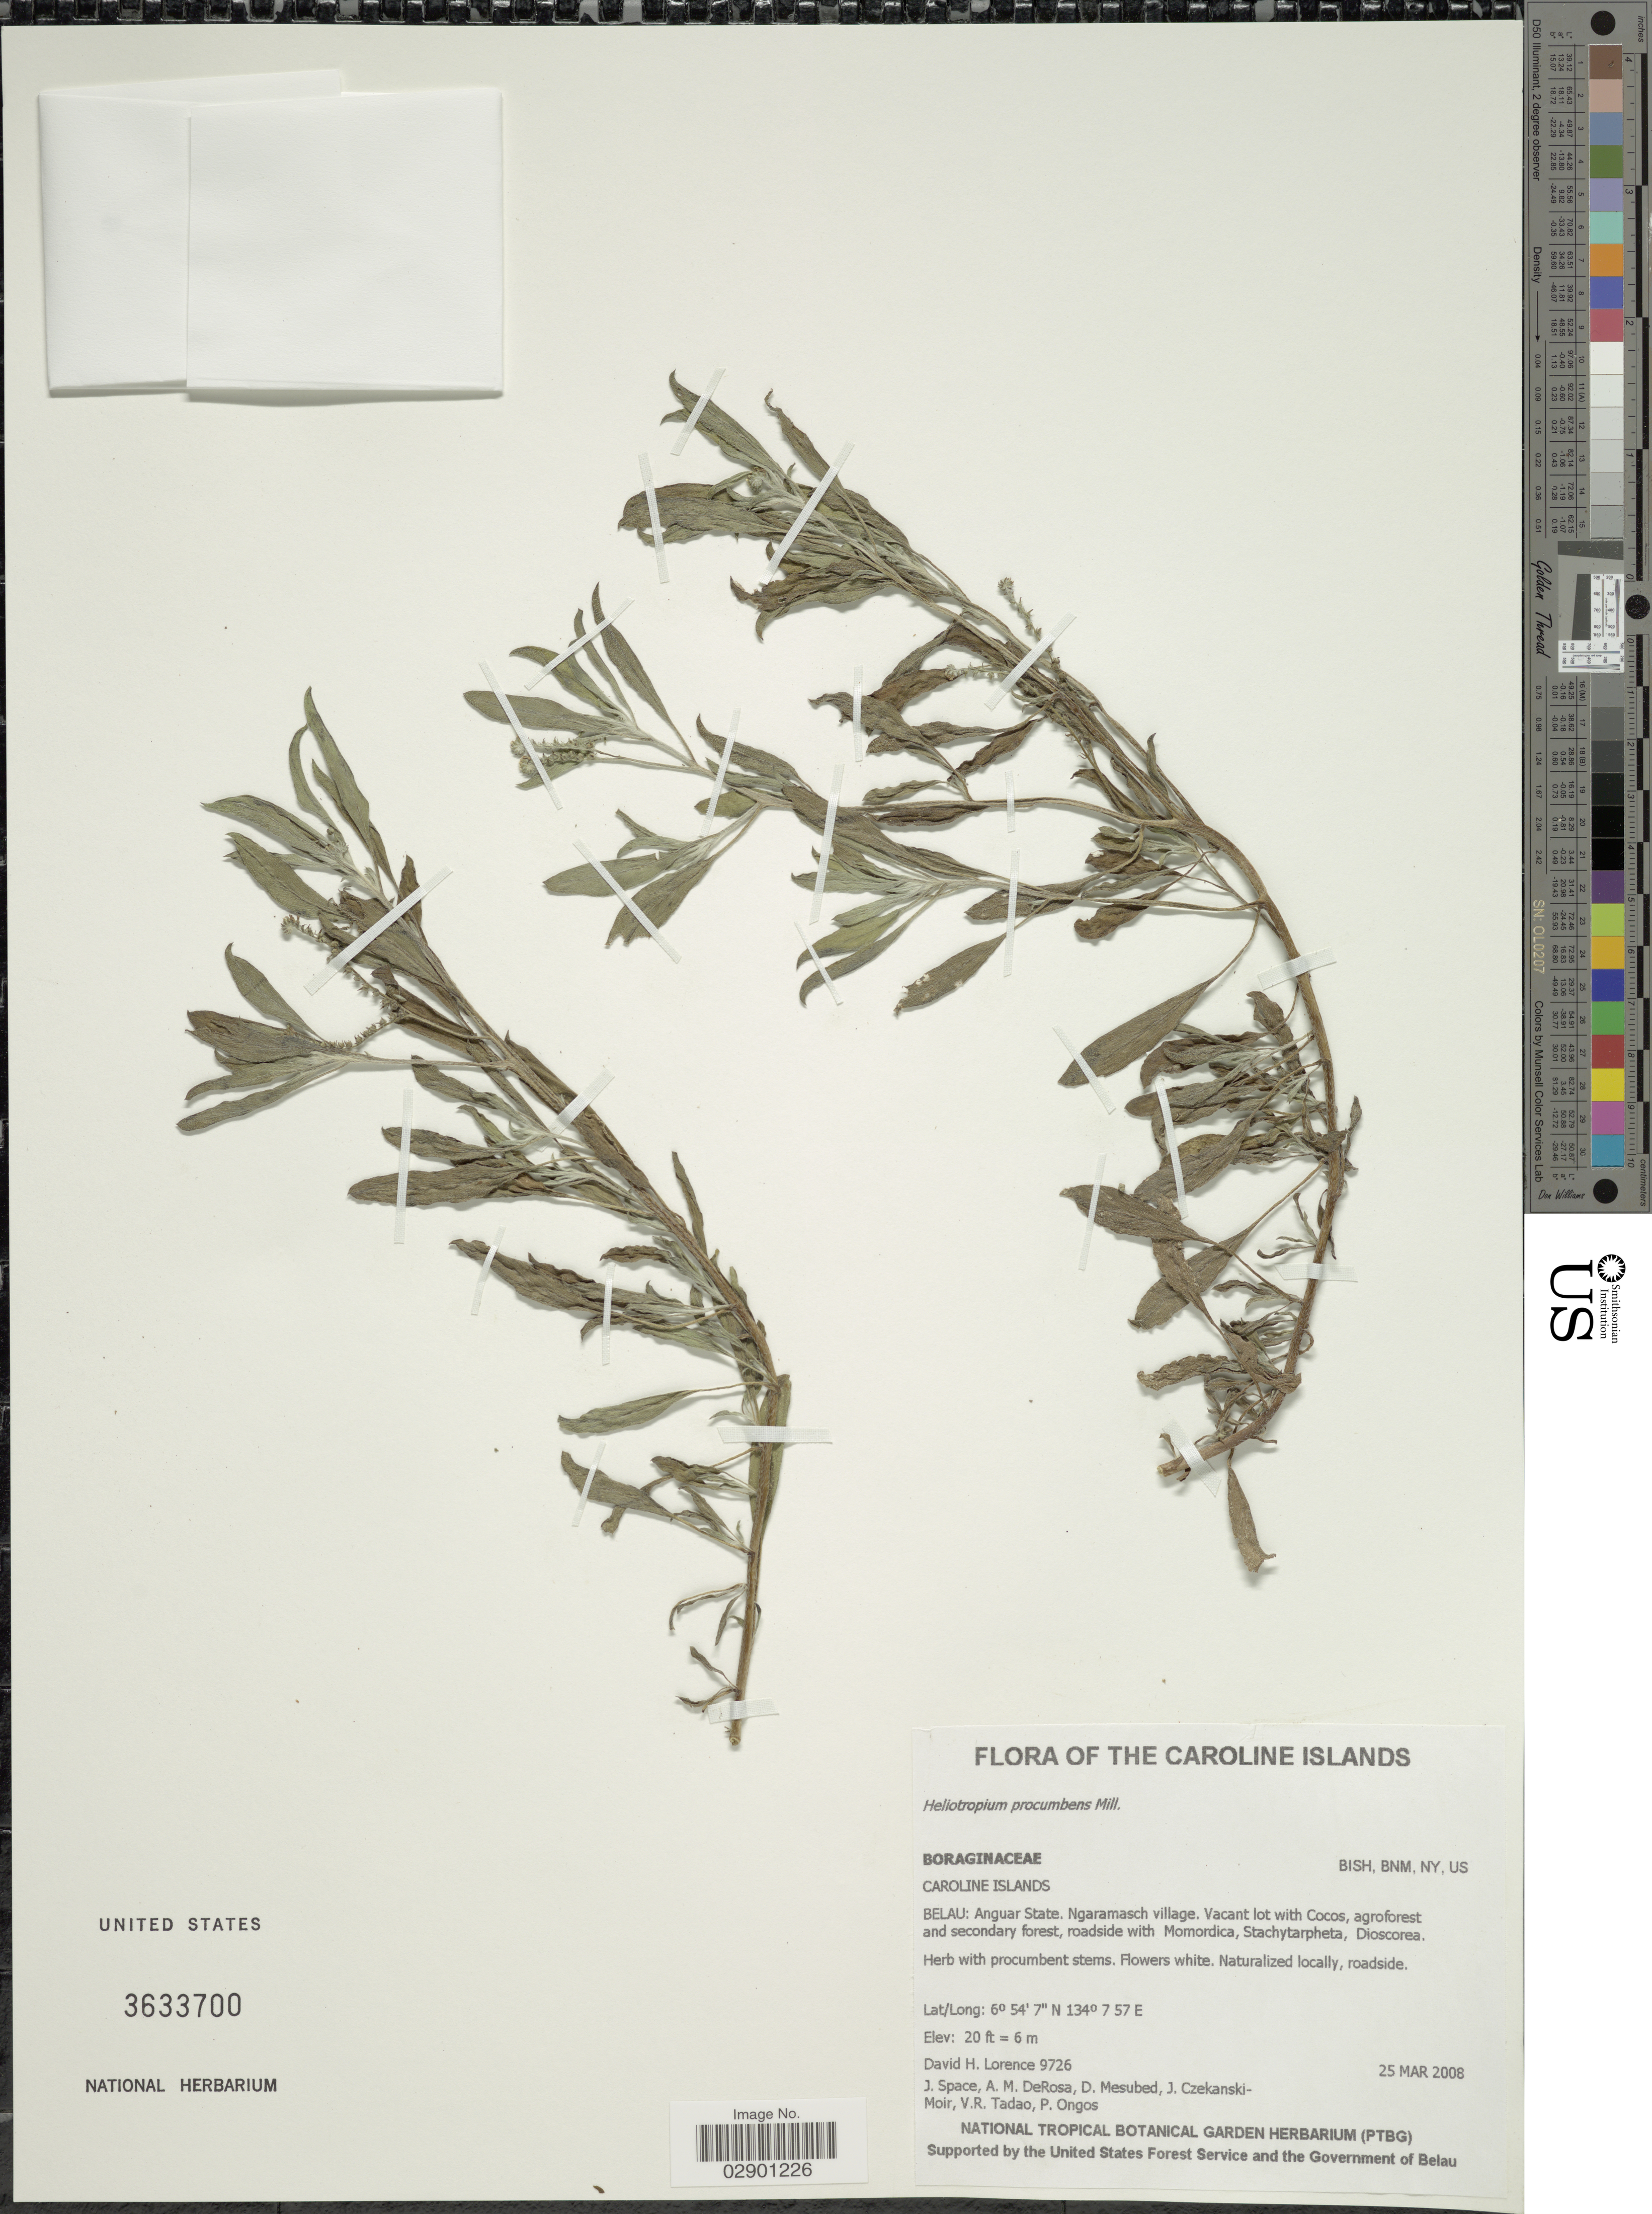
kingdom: Plantae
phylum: Tracheophyta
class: Magnoliopsida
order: Boraginales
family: Heliotropiaceae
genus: Heliotropium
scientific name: Heliotropium procumbens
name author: Mill.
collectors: D. Lorence, J. Space, A. DeRosa, D. Mesubed & et al.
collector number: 9726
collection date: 2008-03-25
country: Palau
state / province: Belau Outliers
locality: Caroline Islands. Belau: Anguar State. Ngaramasch village.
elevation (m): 6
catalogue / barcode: US 3633700